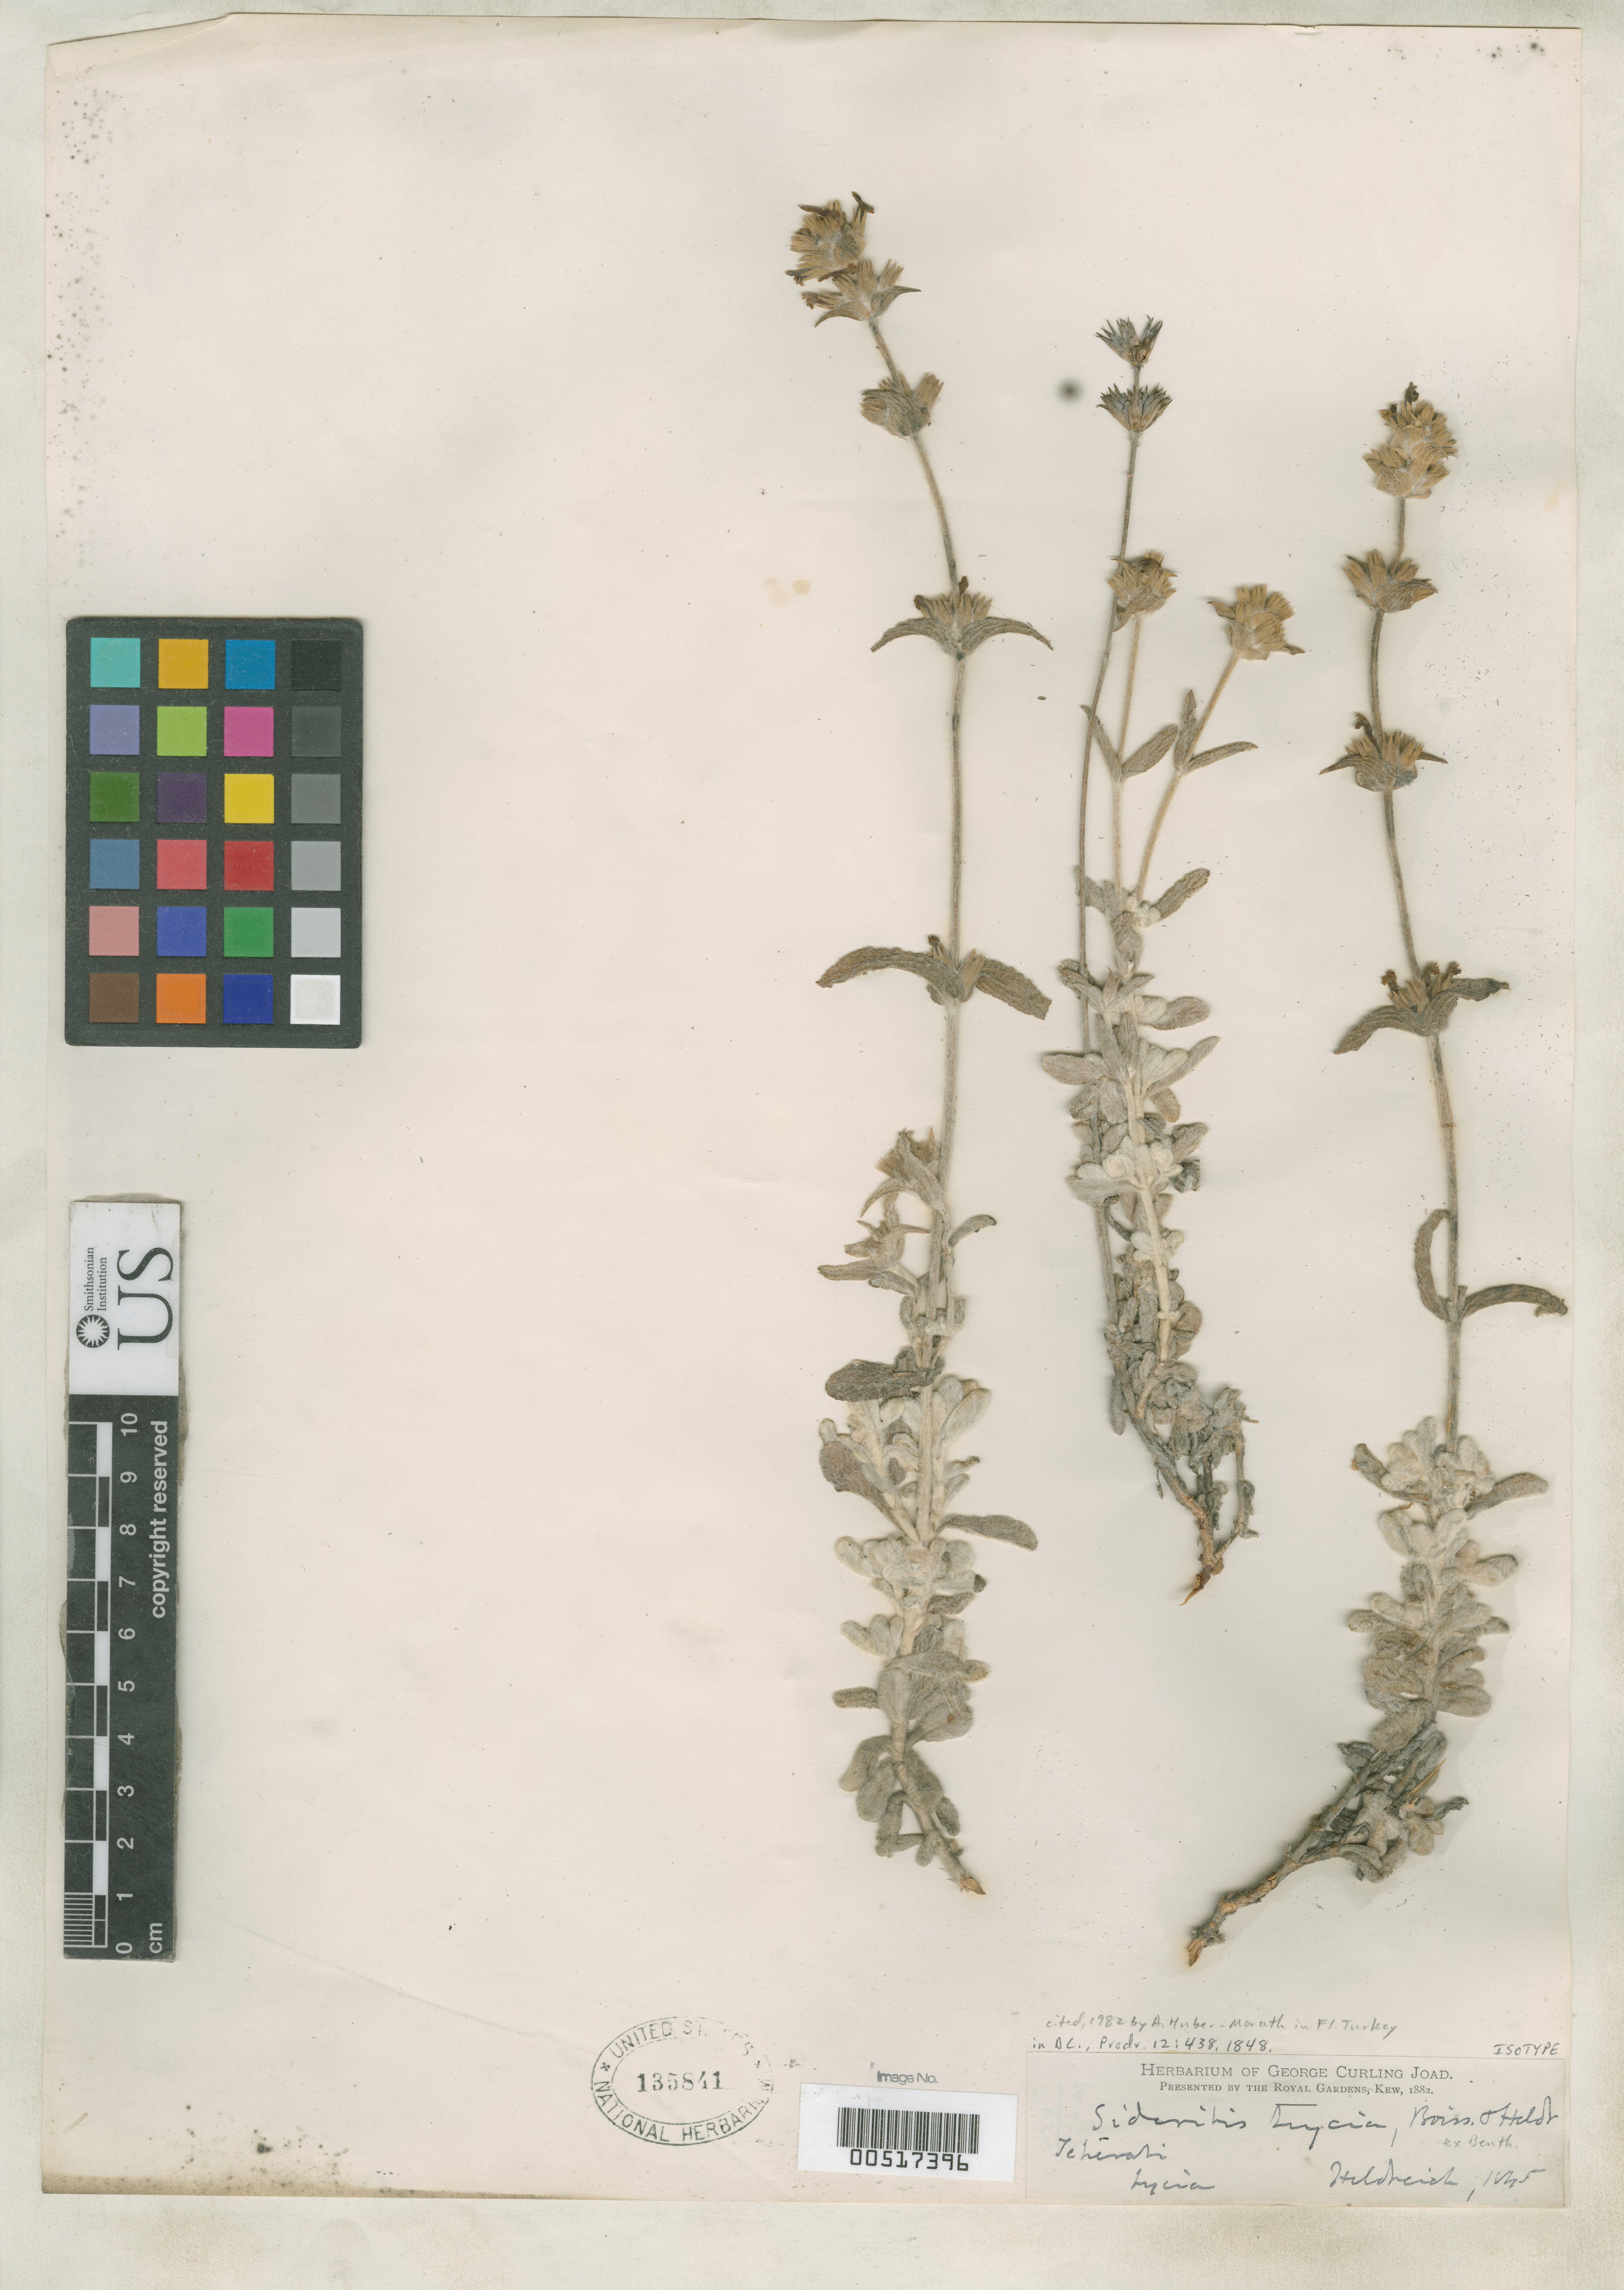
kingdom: Plantae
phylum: Tracheophyta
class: Magnoliopsida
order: Lamiales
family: Lamiaceae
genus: Sideritis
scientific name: Sideritis lycia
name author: Boiss. & Heldr. ex Benth. in DC.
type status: Isotype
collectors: T. H. von Heldreich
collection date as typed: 1845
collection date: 1845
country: Turkey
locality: Sycia.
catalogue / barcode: US 135841